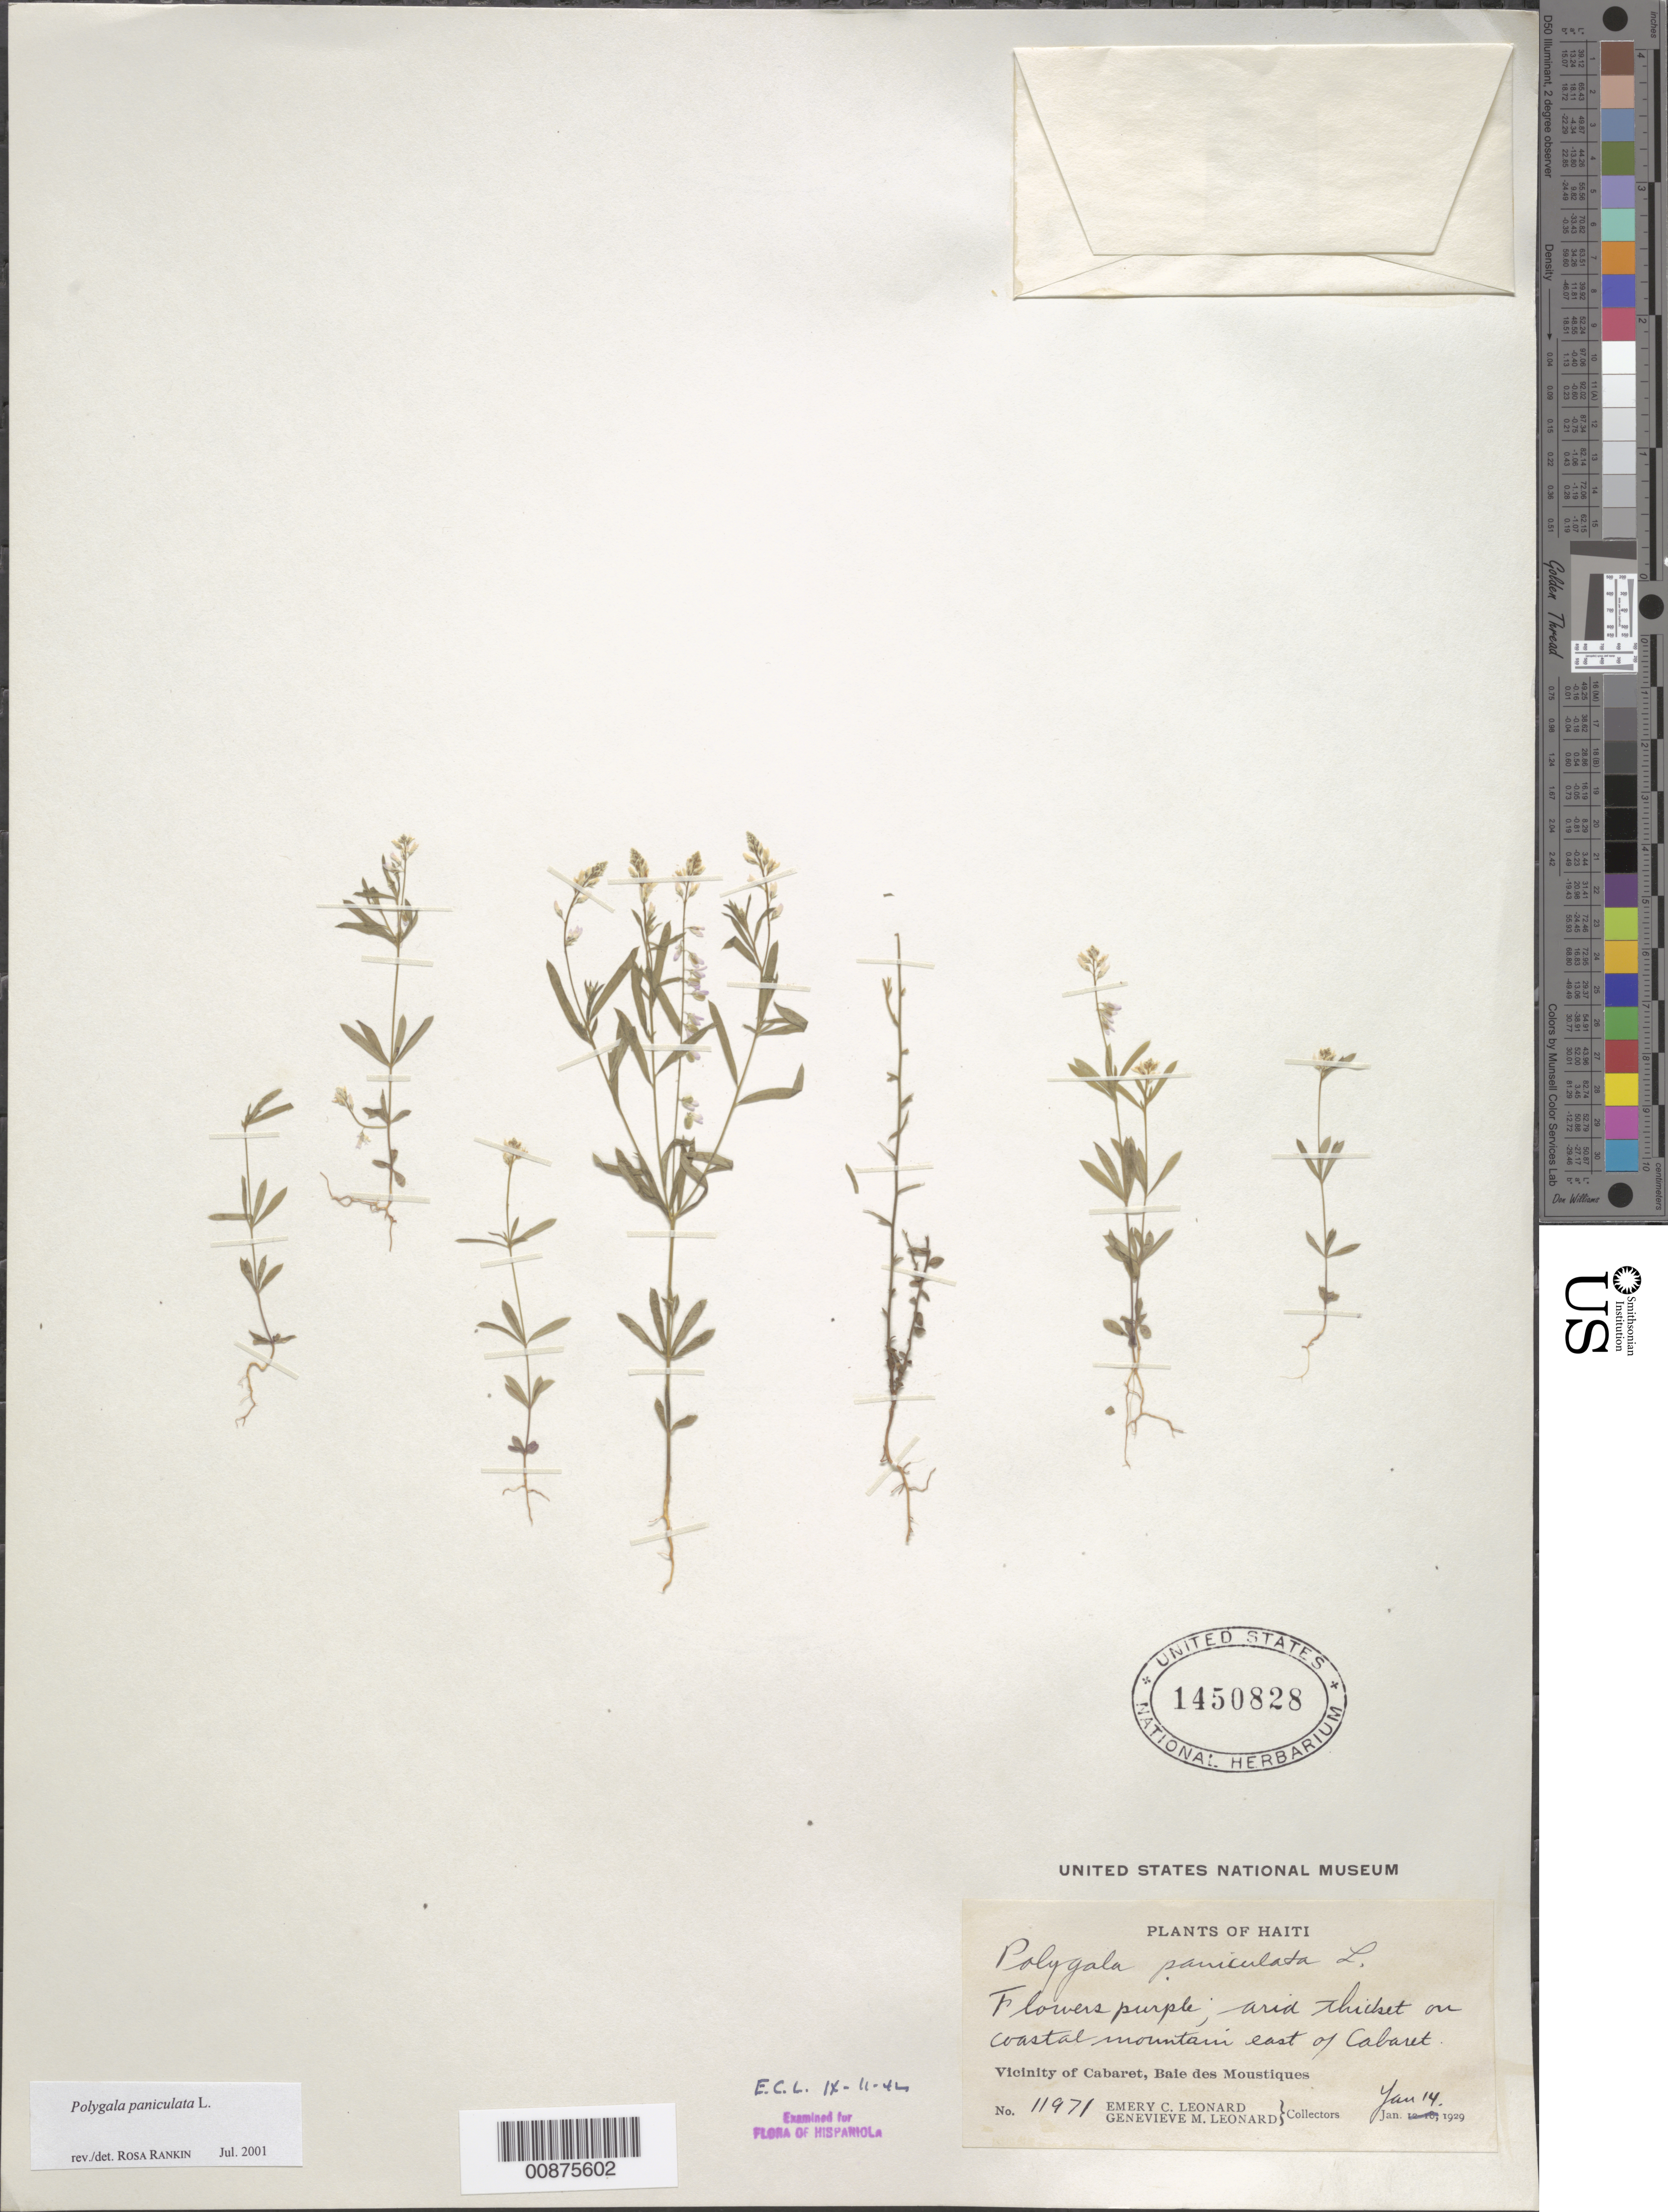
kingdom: Plantae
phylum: Tracheophyta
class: Magnoliopsida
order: Fabales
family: Polygalaceae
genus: Polygala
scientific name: Polygala paniculata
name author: L.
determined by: Rankin Rodriguez, Rosa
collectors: E. C. Leonard & G. M. Leonard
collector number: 11971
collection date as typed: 14 Jan 1929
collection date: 1929-01-14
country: Haiti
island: Hispaniola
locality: Vicinity of Cabaret, Baie des Moustiques, E of town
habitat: Arid thicket on coastal mountain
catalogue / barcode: US 1450828